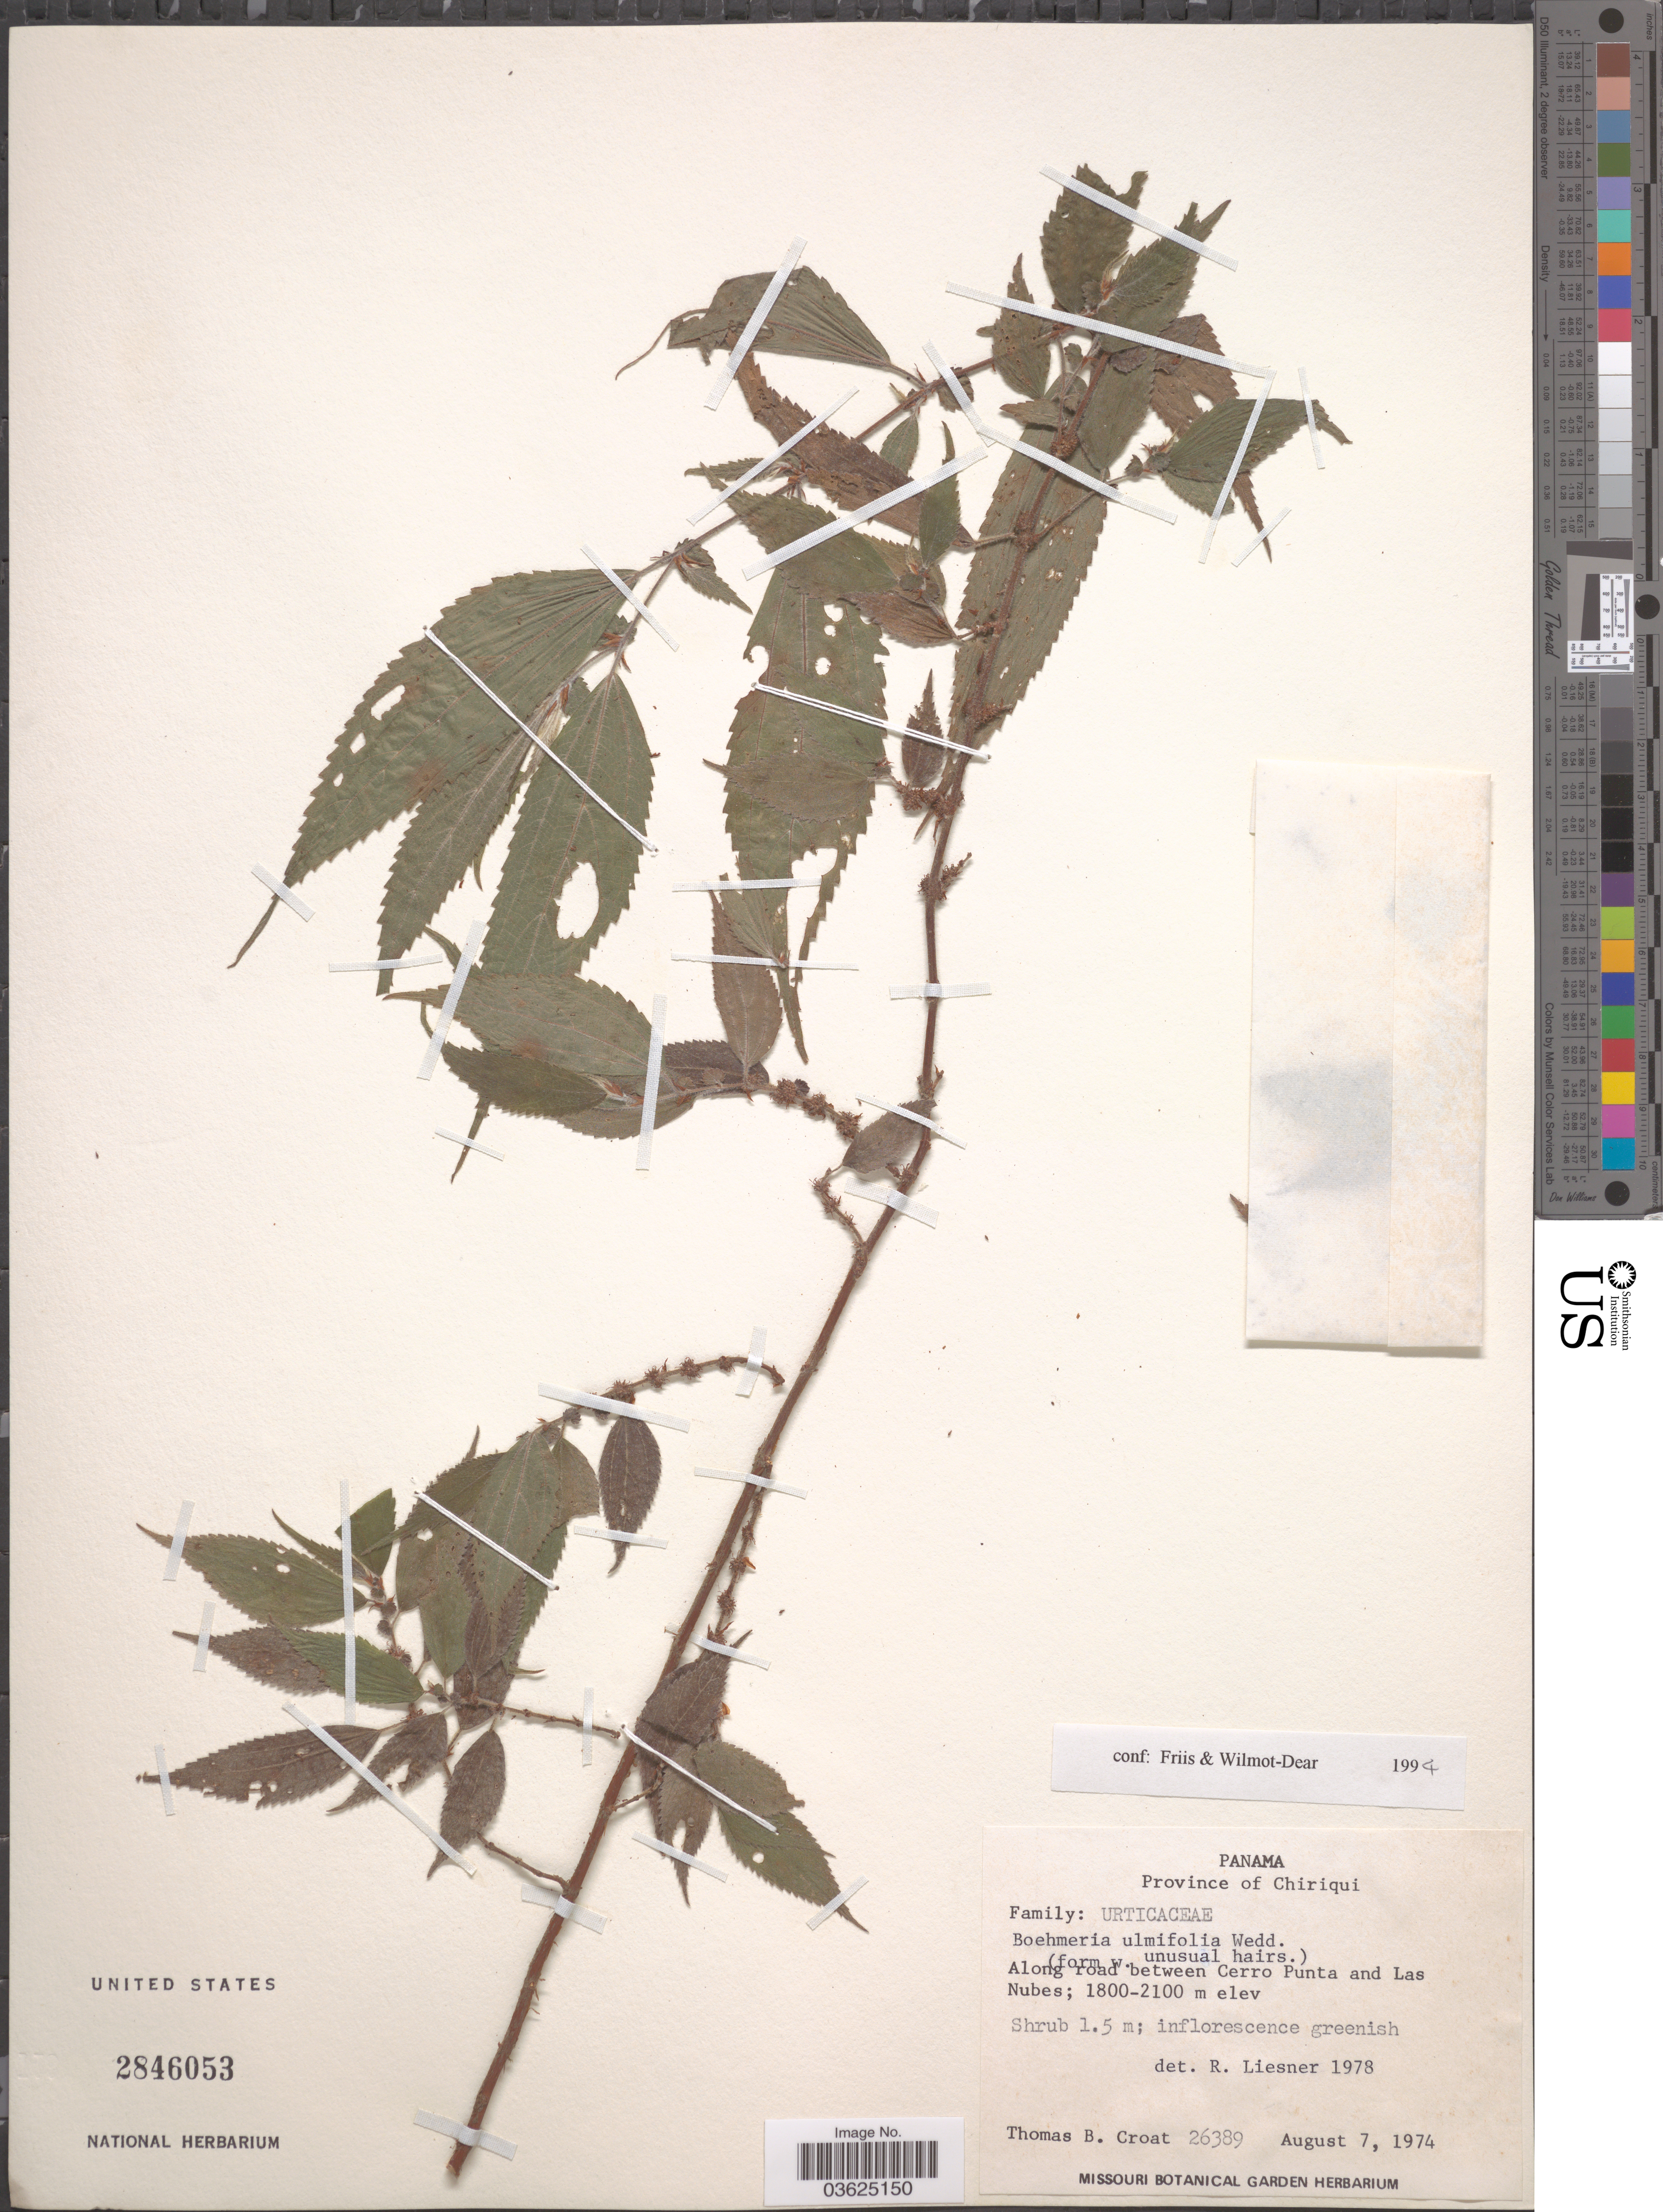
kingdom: Plantae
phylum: Tracheophyta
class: Magnoliopsida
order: Rosales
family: Urticaceae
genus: Boehmeria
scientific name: Boehmeria ulmifolia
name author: Wedd.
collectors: T. B. Croat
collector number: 26389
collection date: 1974-08-07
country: Panama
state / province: Chiriqui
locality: Along road between Cerro Punta and Las Nubes.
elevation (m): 1800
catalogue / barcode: US 2846053